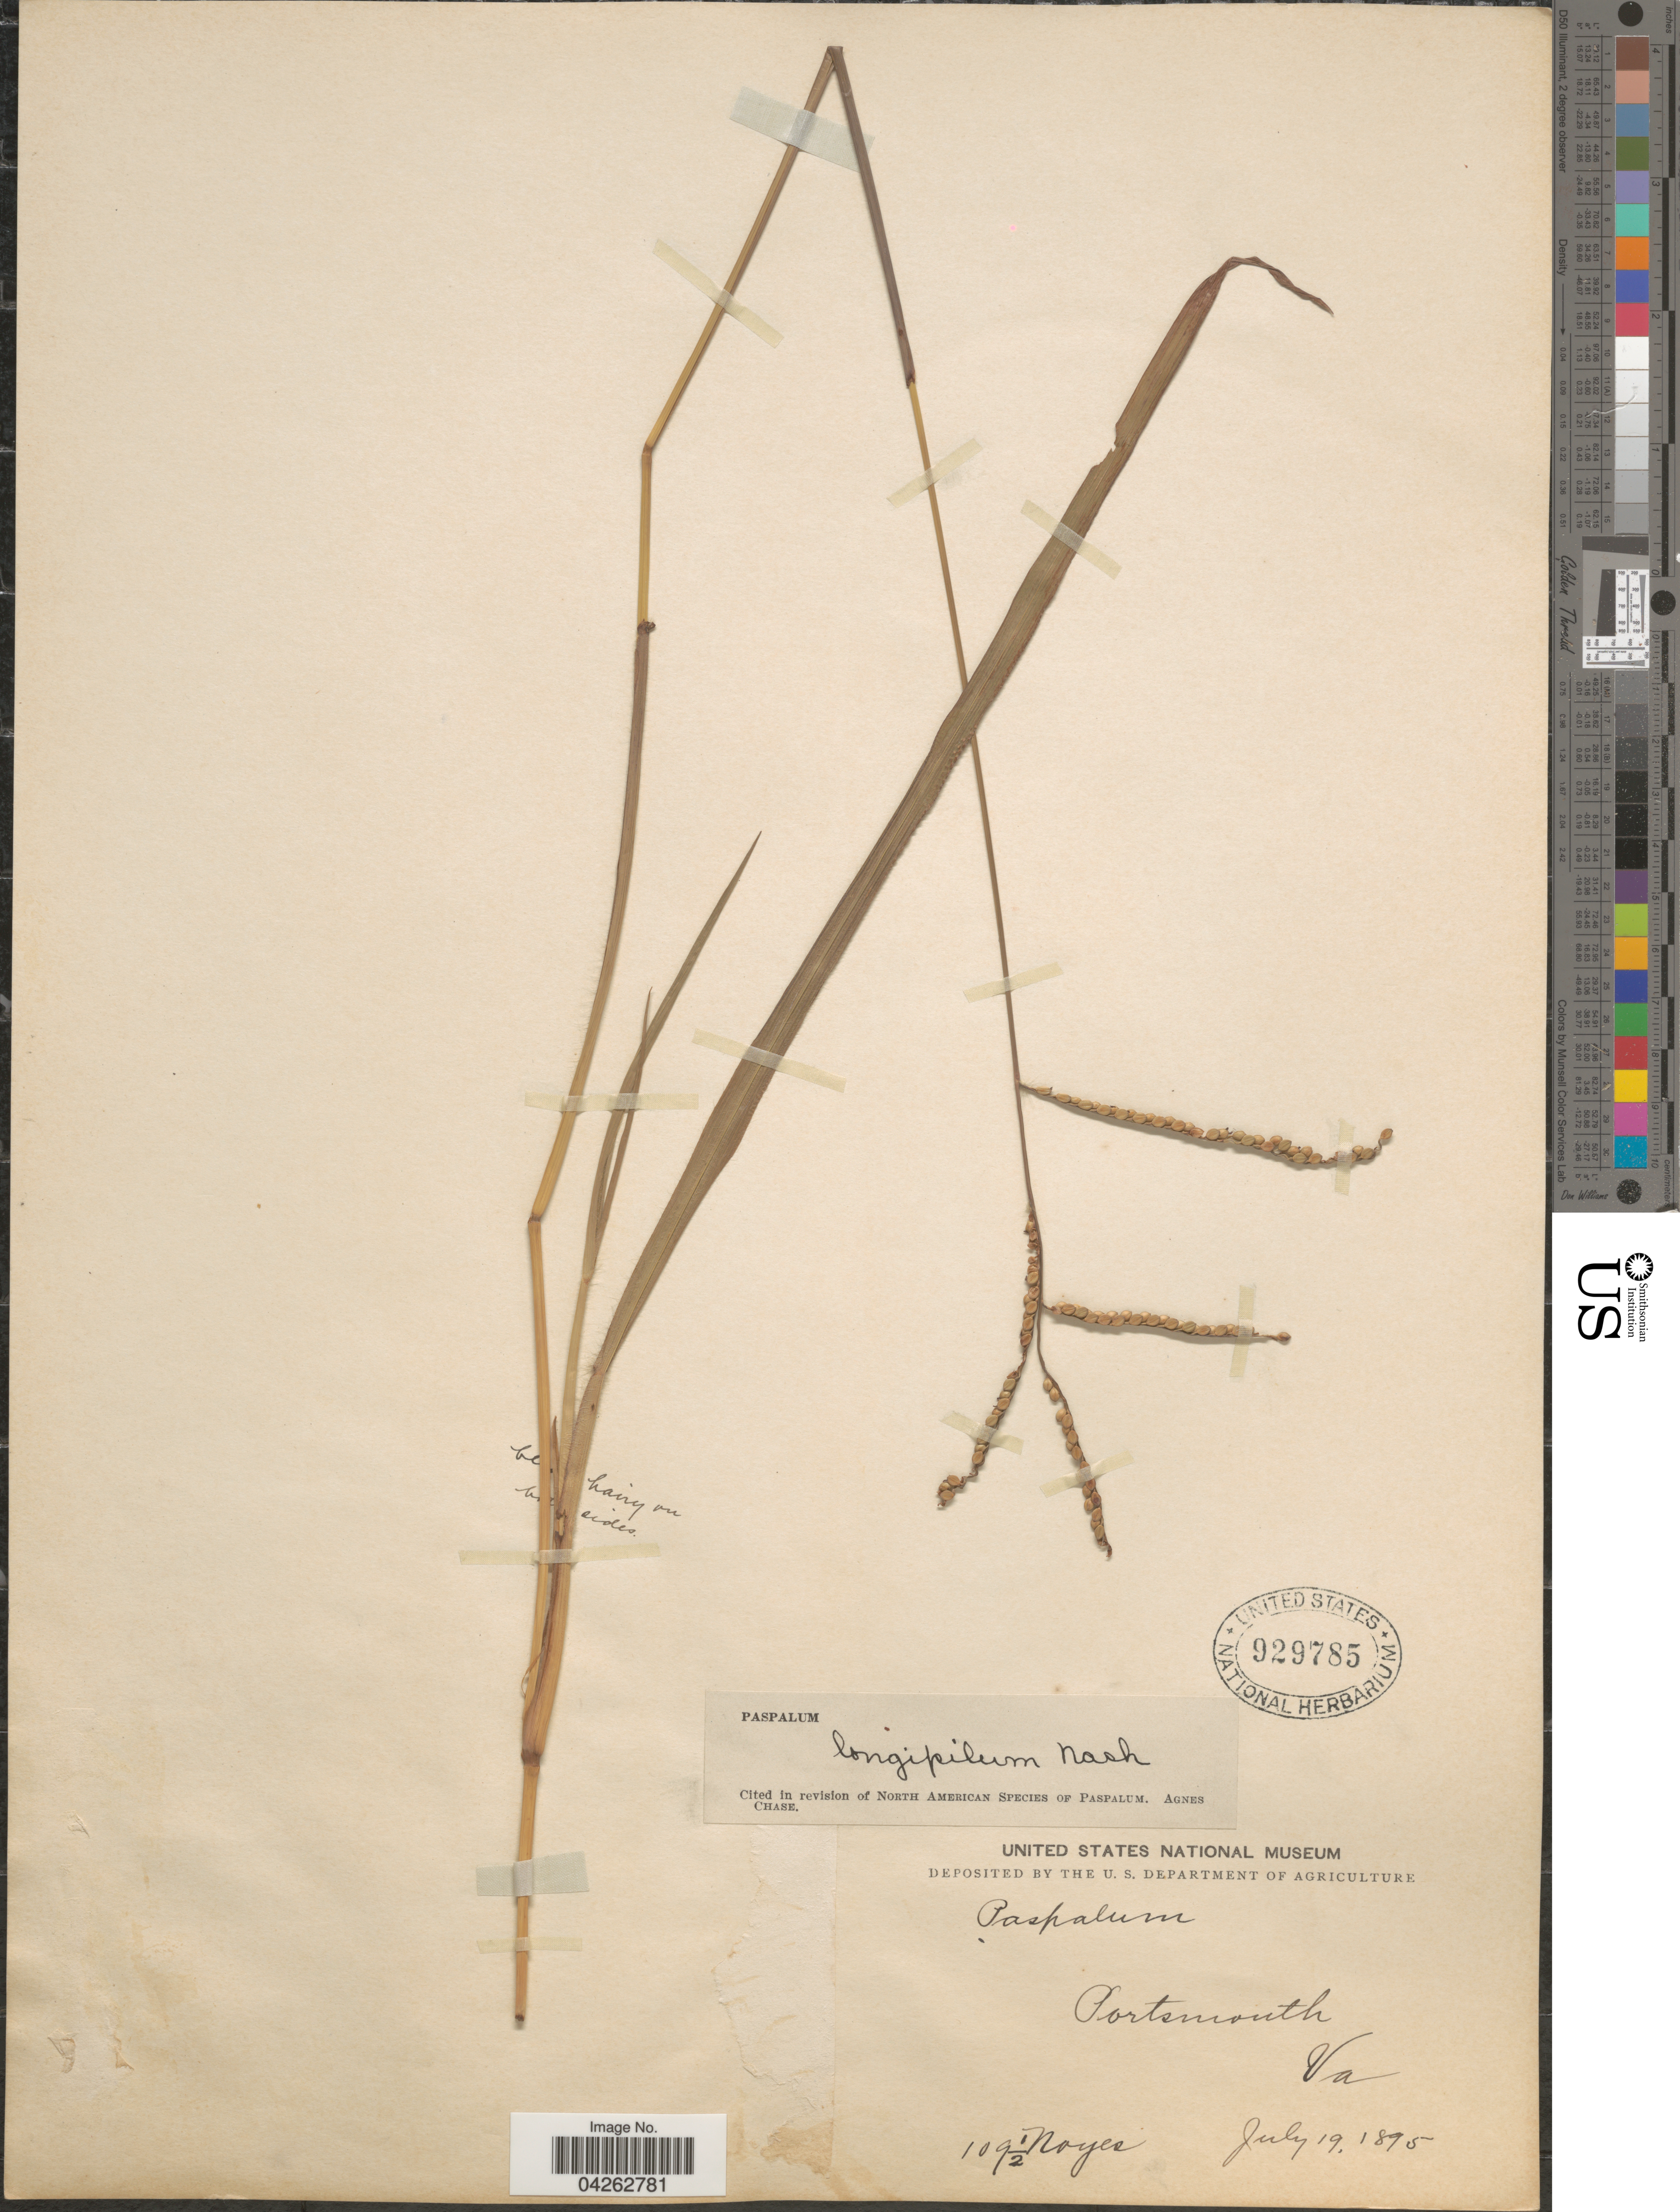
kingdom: Plantae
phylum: Tracheophyta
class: Liliopsida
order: Poales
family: Poaceae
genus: Paspalum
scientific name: Paspalum longipilum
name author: Nash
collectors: Noyes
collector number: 109½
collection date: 1895-07-19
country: United States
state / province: Virginia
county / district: City of Portsmouth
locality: Portsmouth.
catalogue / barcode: US 929785